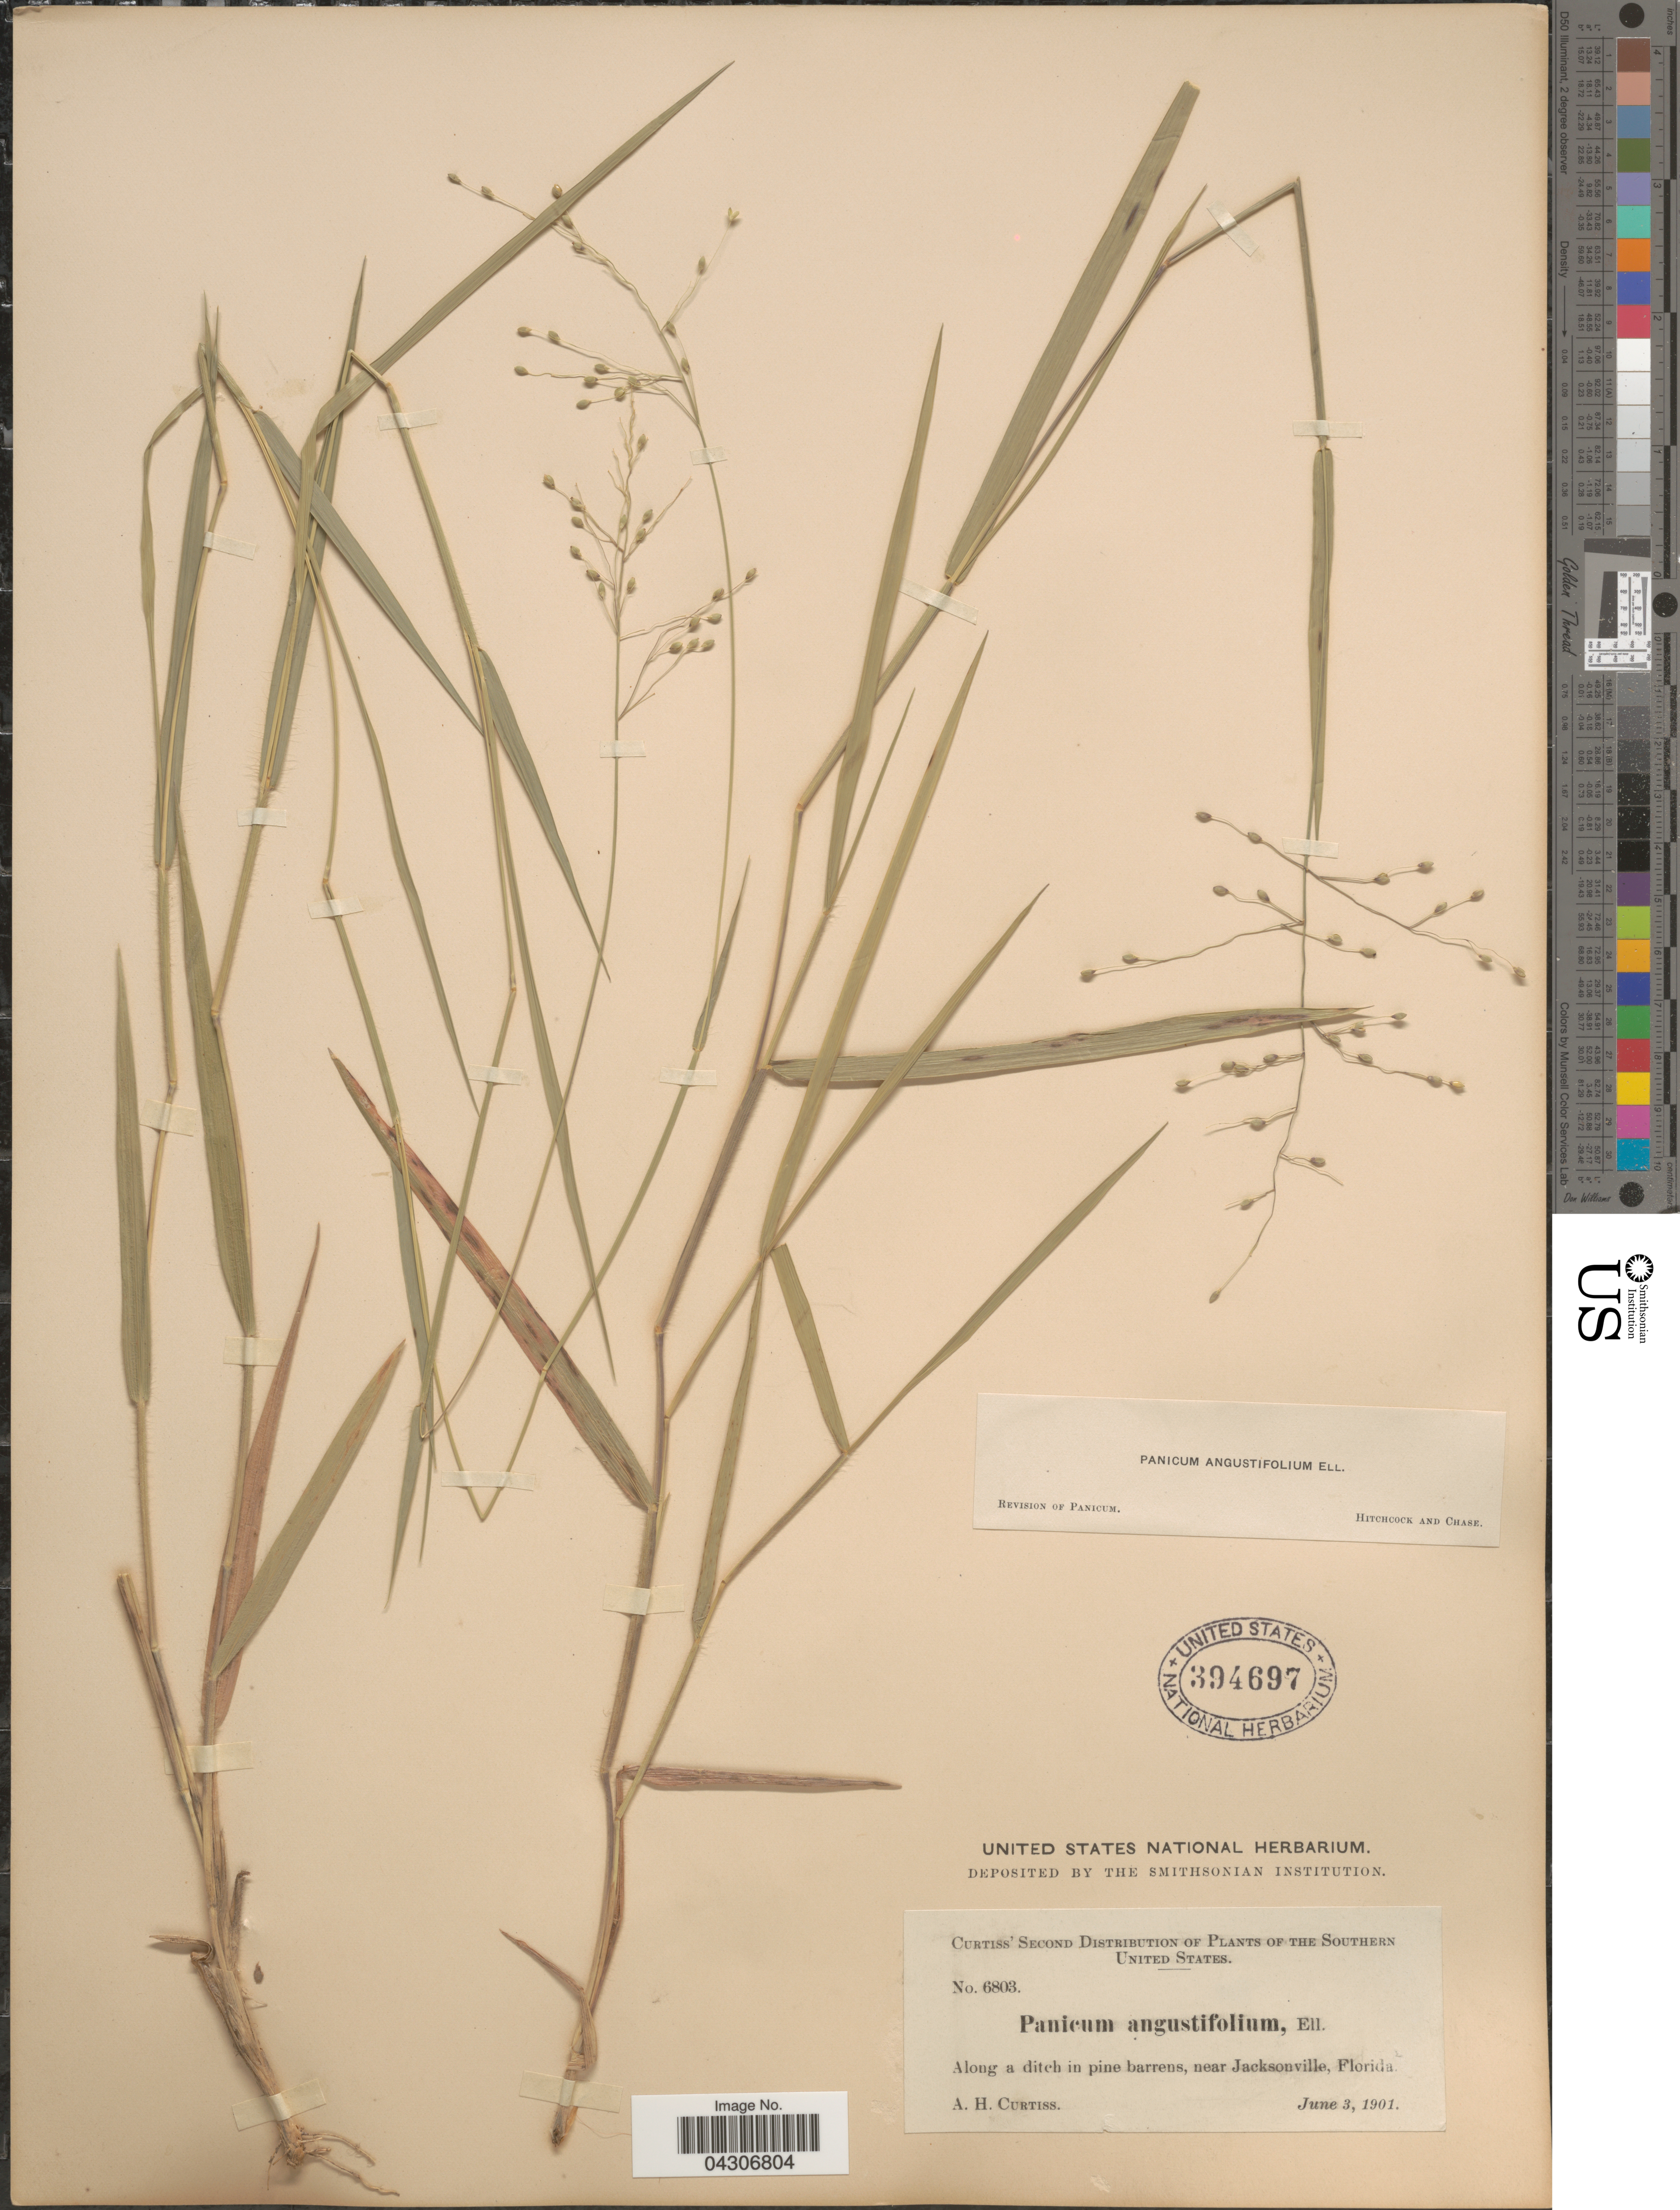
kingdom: Plantae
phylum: Tracheophyta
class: Liliopsida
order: Poales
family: Poaceae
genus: Dichanthelium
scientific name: Dichanthelium aciculare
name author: (Desv. ex Poir.) Gould & C.A. Clark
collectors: A. H. Curtiss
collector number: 6803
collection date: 1901-06-03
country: United States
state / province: Florida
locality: The Southern United States. Along a ditch in pine barrens, near Jacksonville.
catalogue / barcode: US 394697